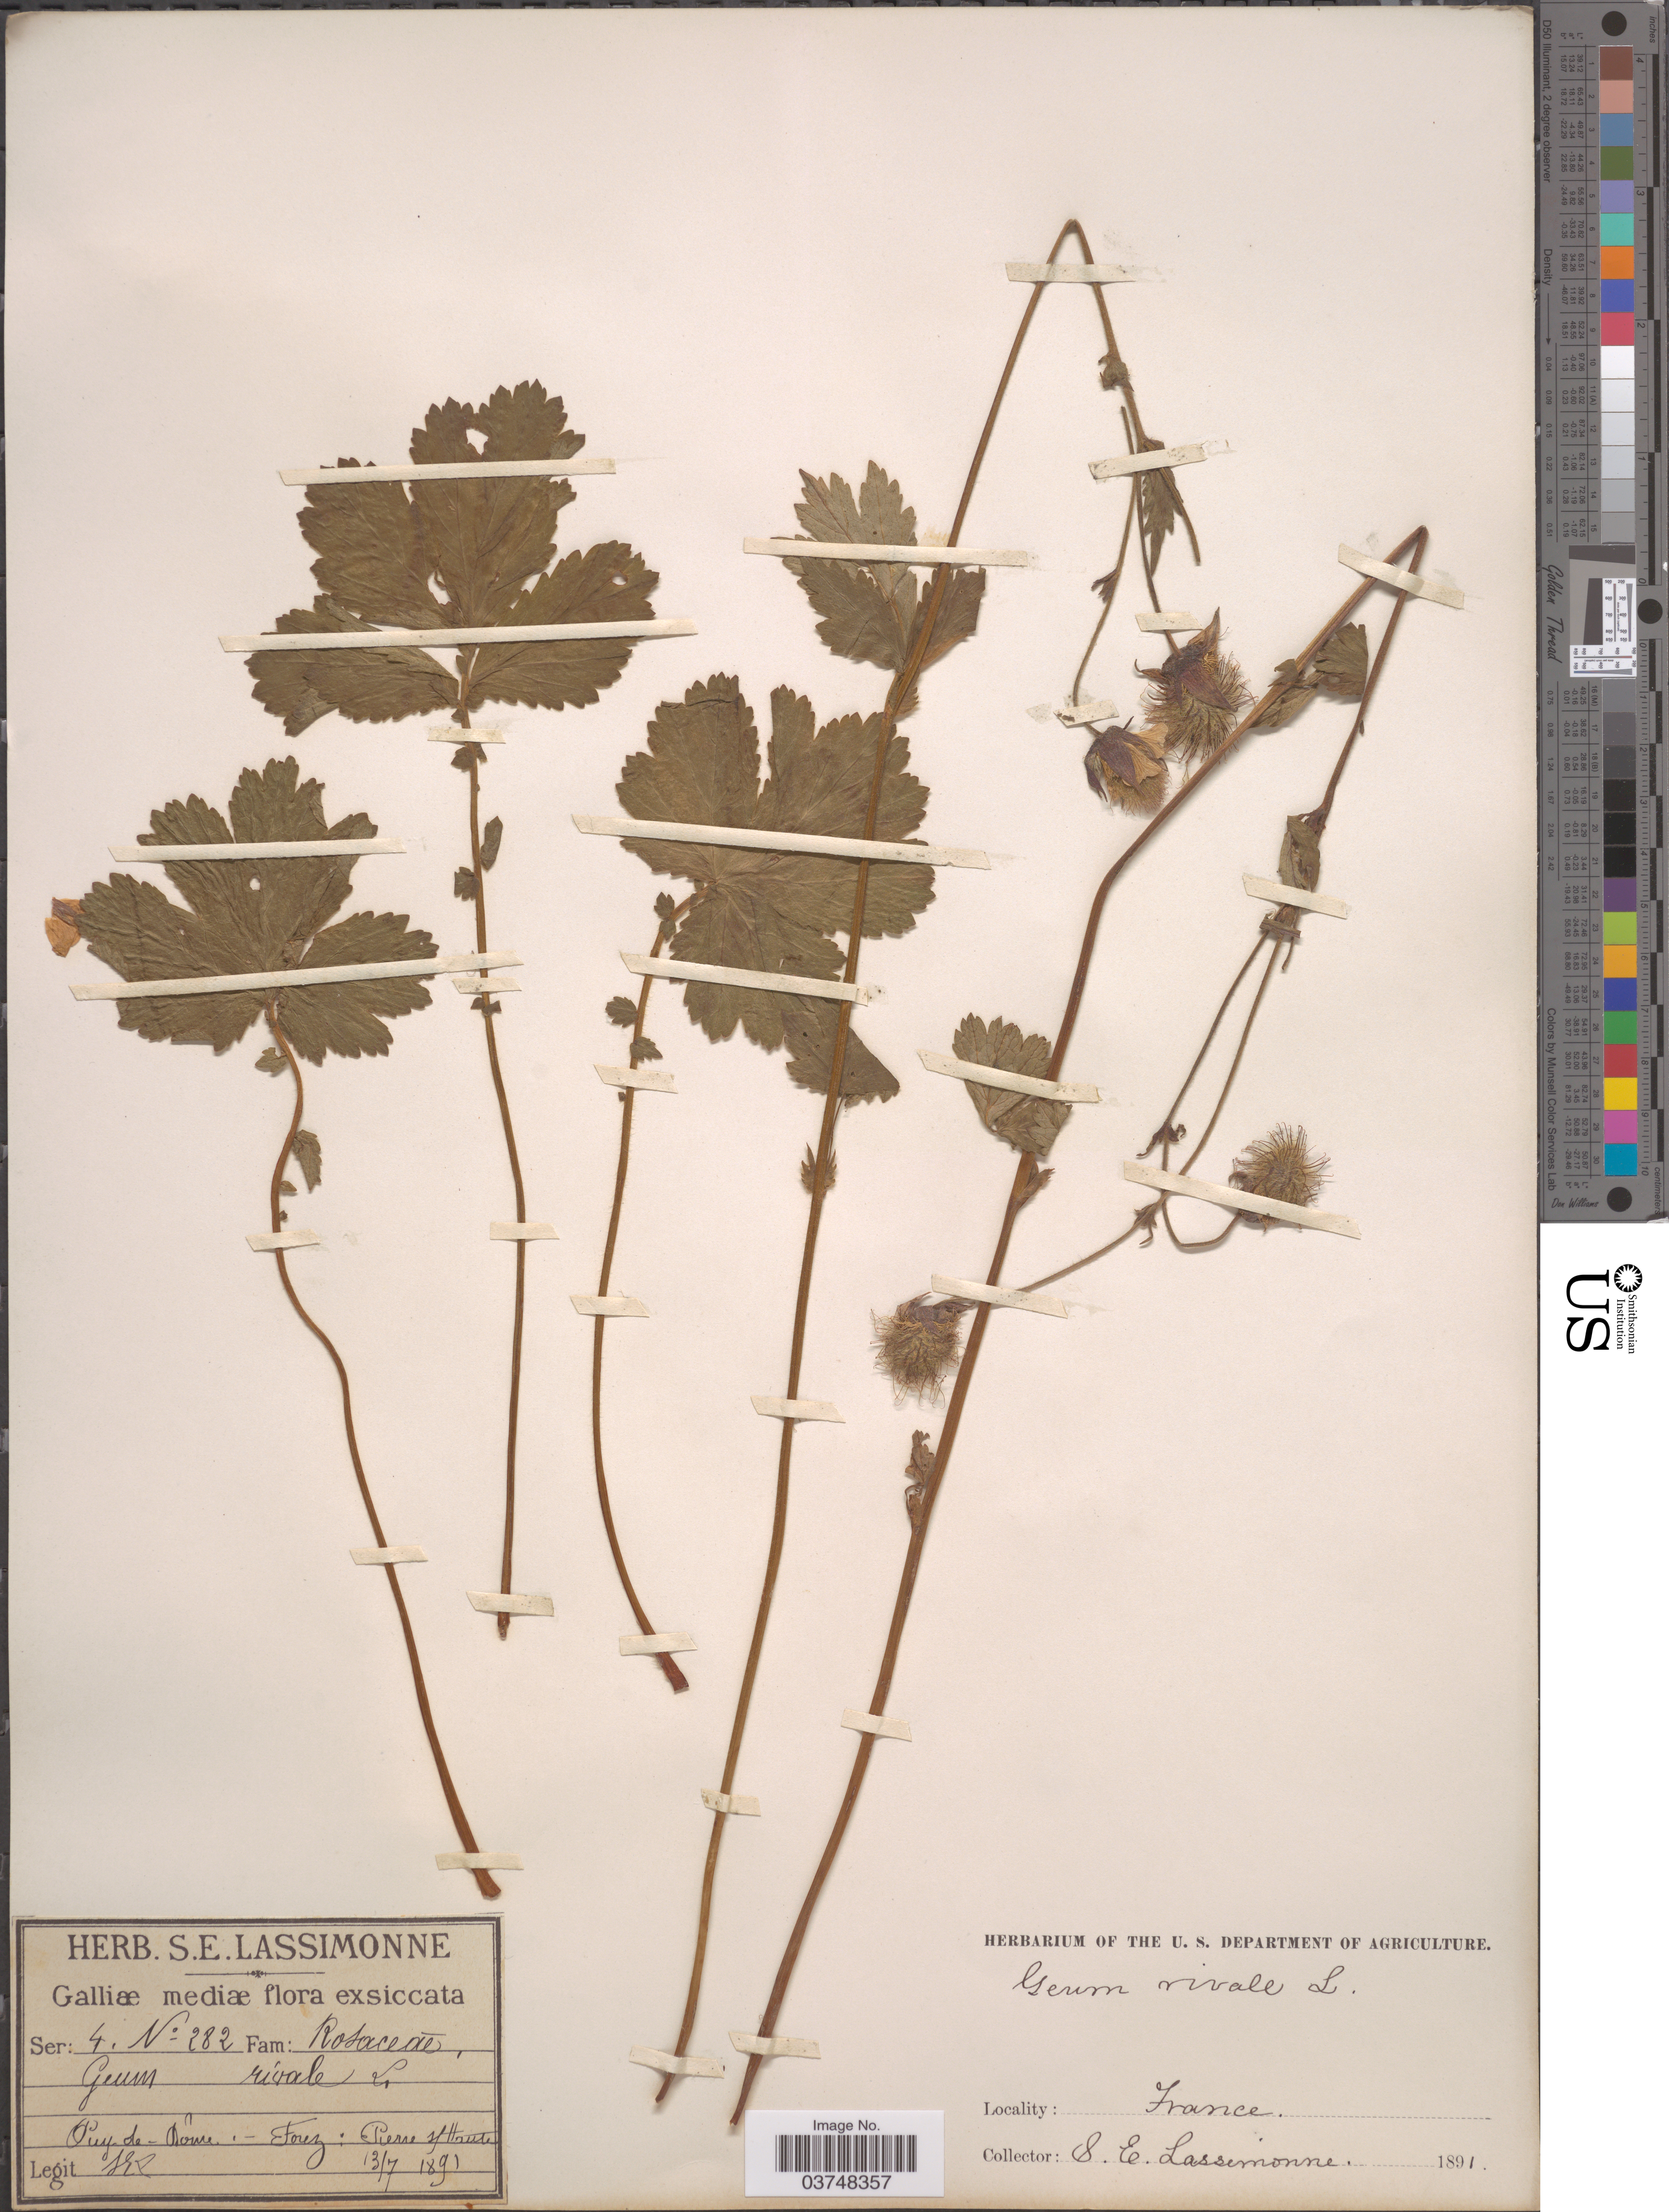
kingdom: Plantae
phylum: Tracheophyta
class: Magnoliopsida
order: Rosales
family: Rosaceae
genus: Geum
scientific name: Geum rivale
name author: L.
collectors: S. Lassimonne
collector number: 282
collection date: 1891-07-13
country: France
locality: Galliæ mediæ. Puy de Dome. - Forez: Pierre sur Haute.